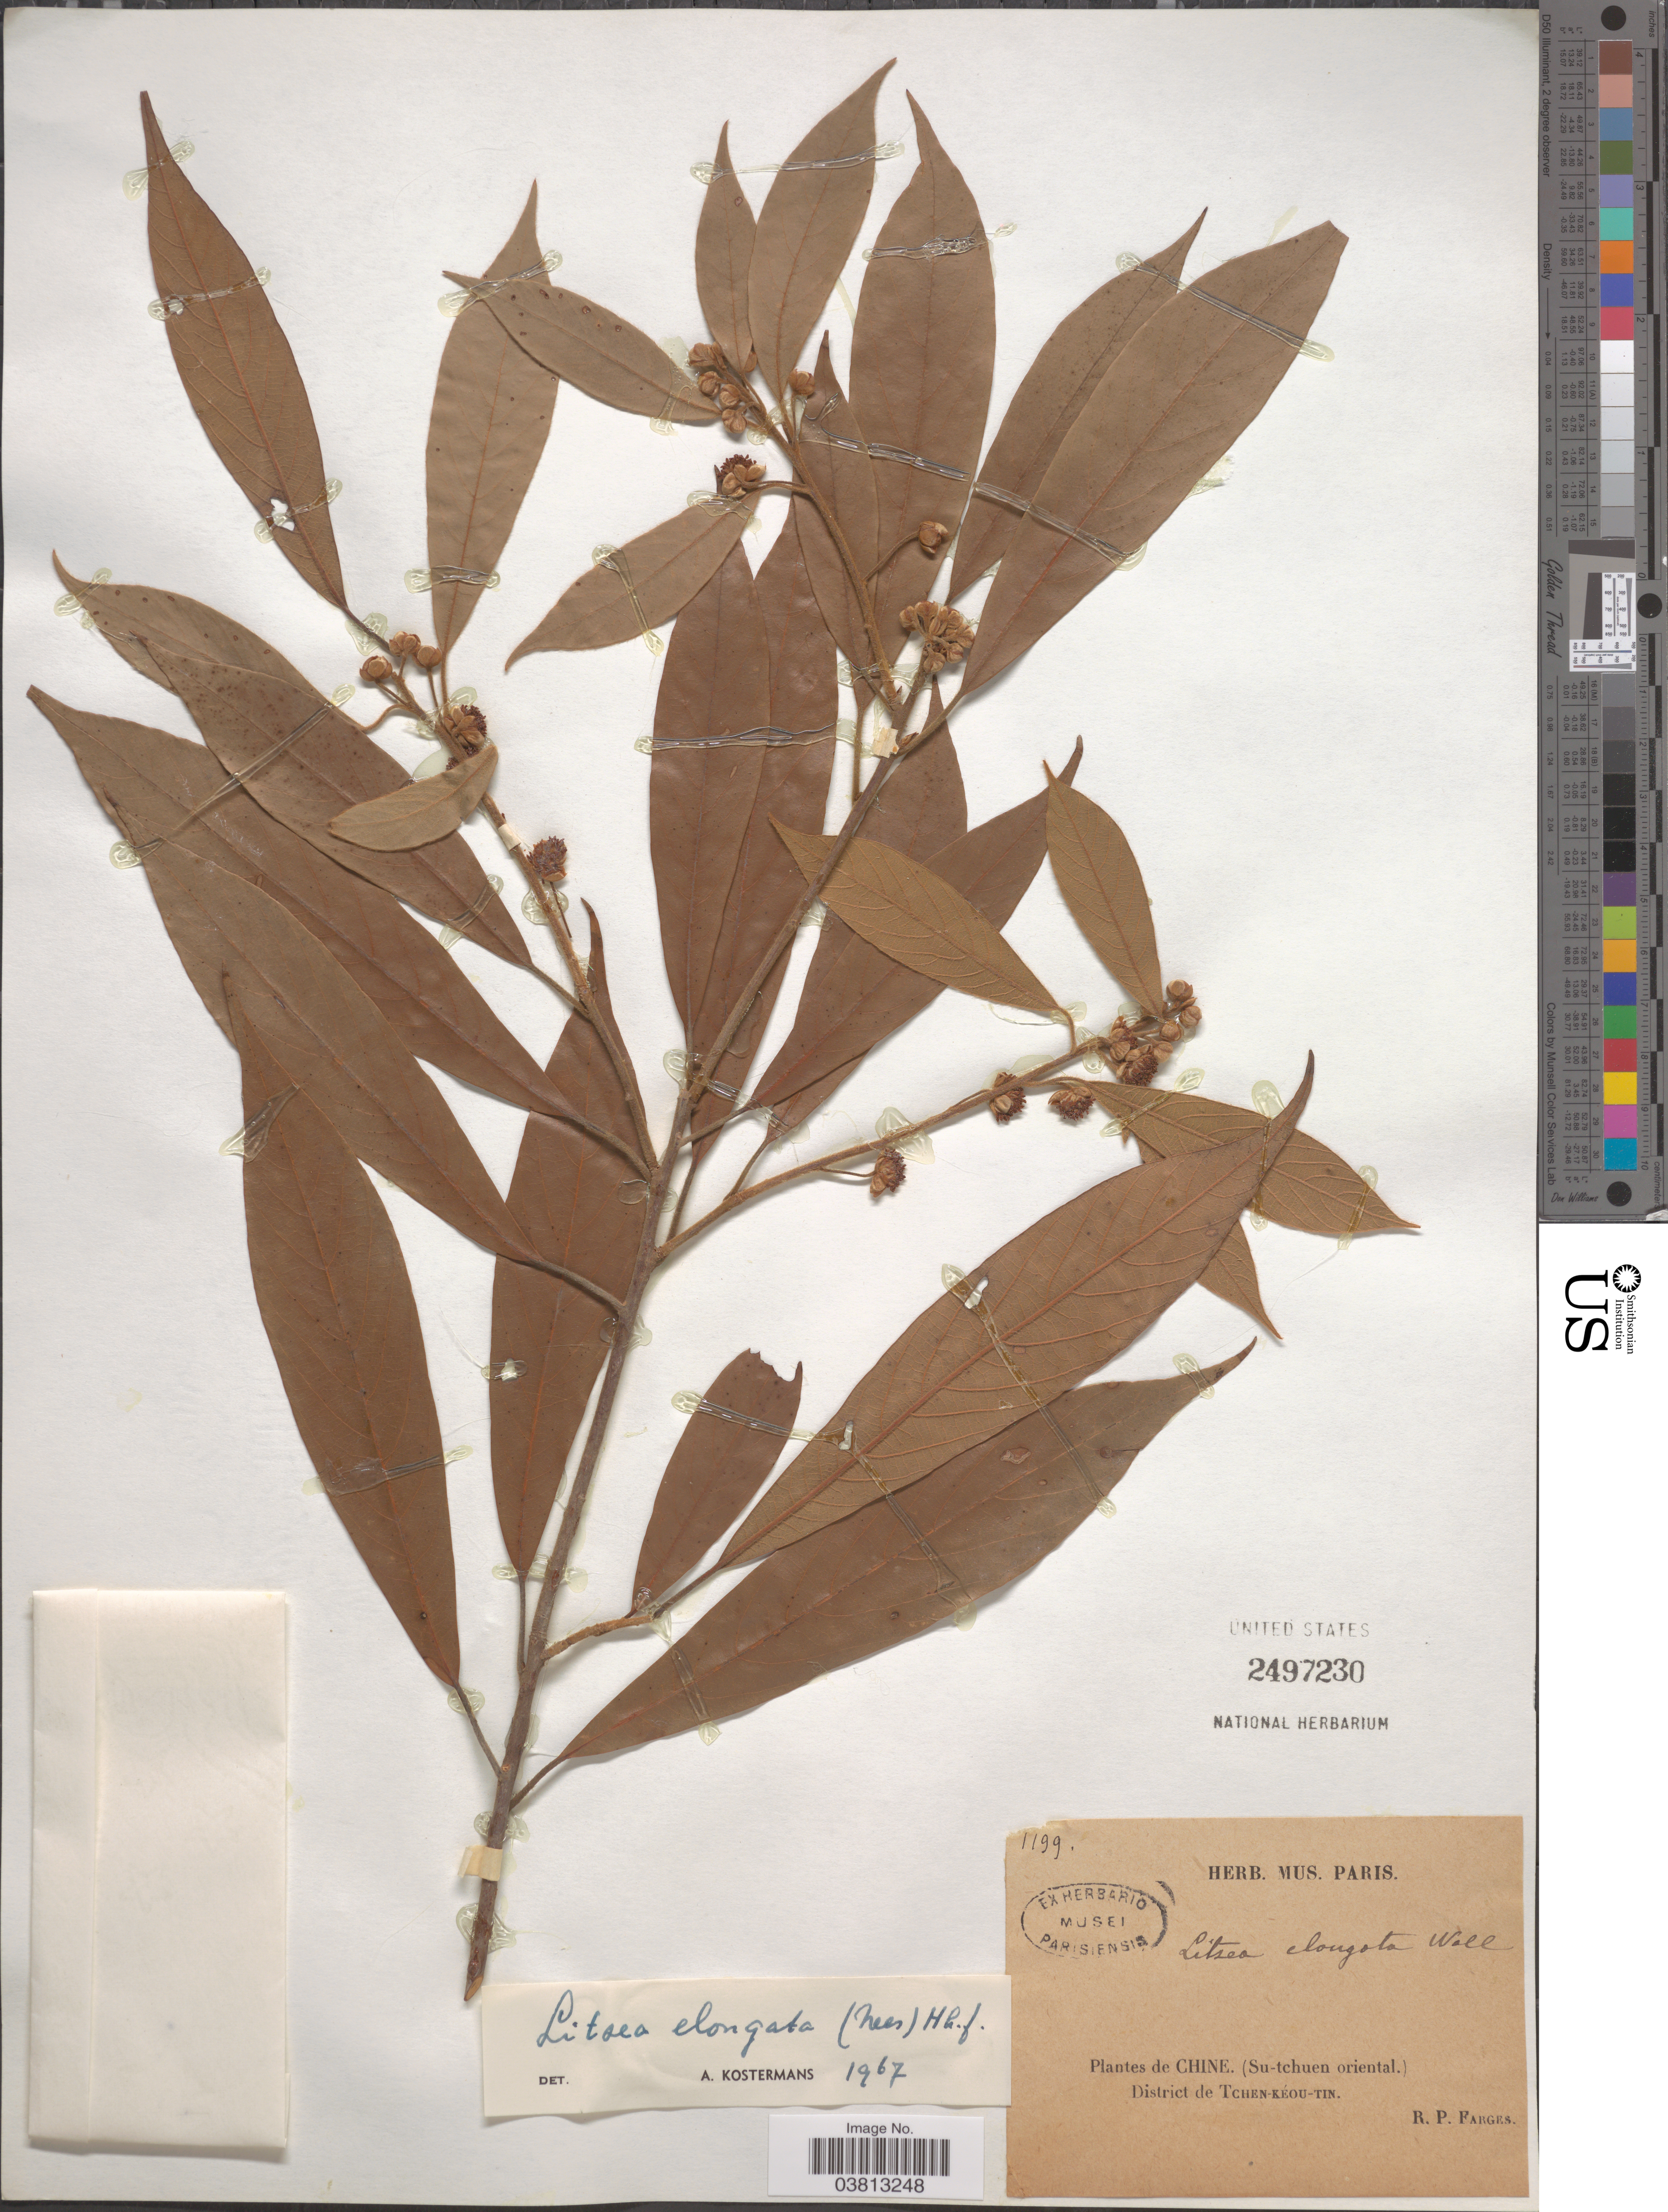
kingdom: Plantae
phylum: Tracheophyta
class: Magnoliopsida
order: Laurales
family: Lauraceae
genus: Litsea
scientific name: Litsea elongata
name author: (Nees) Hook. f.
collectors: R. Farges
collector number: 1199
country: China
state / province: Sichuan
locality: (Su-tchuen oriental). District de Tchen-Kéou-Tin.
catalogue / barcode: US 2497230